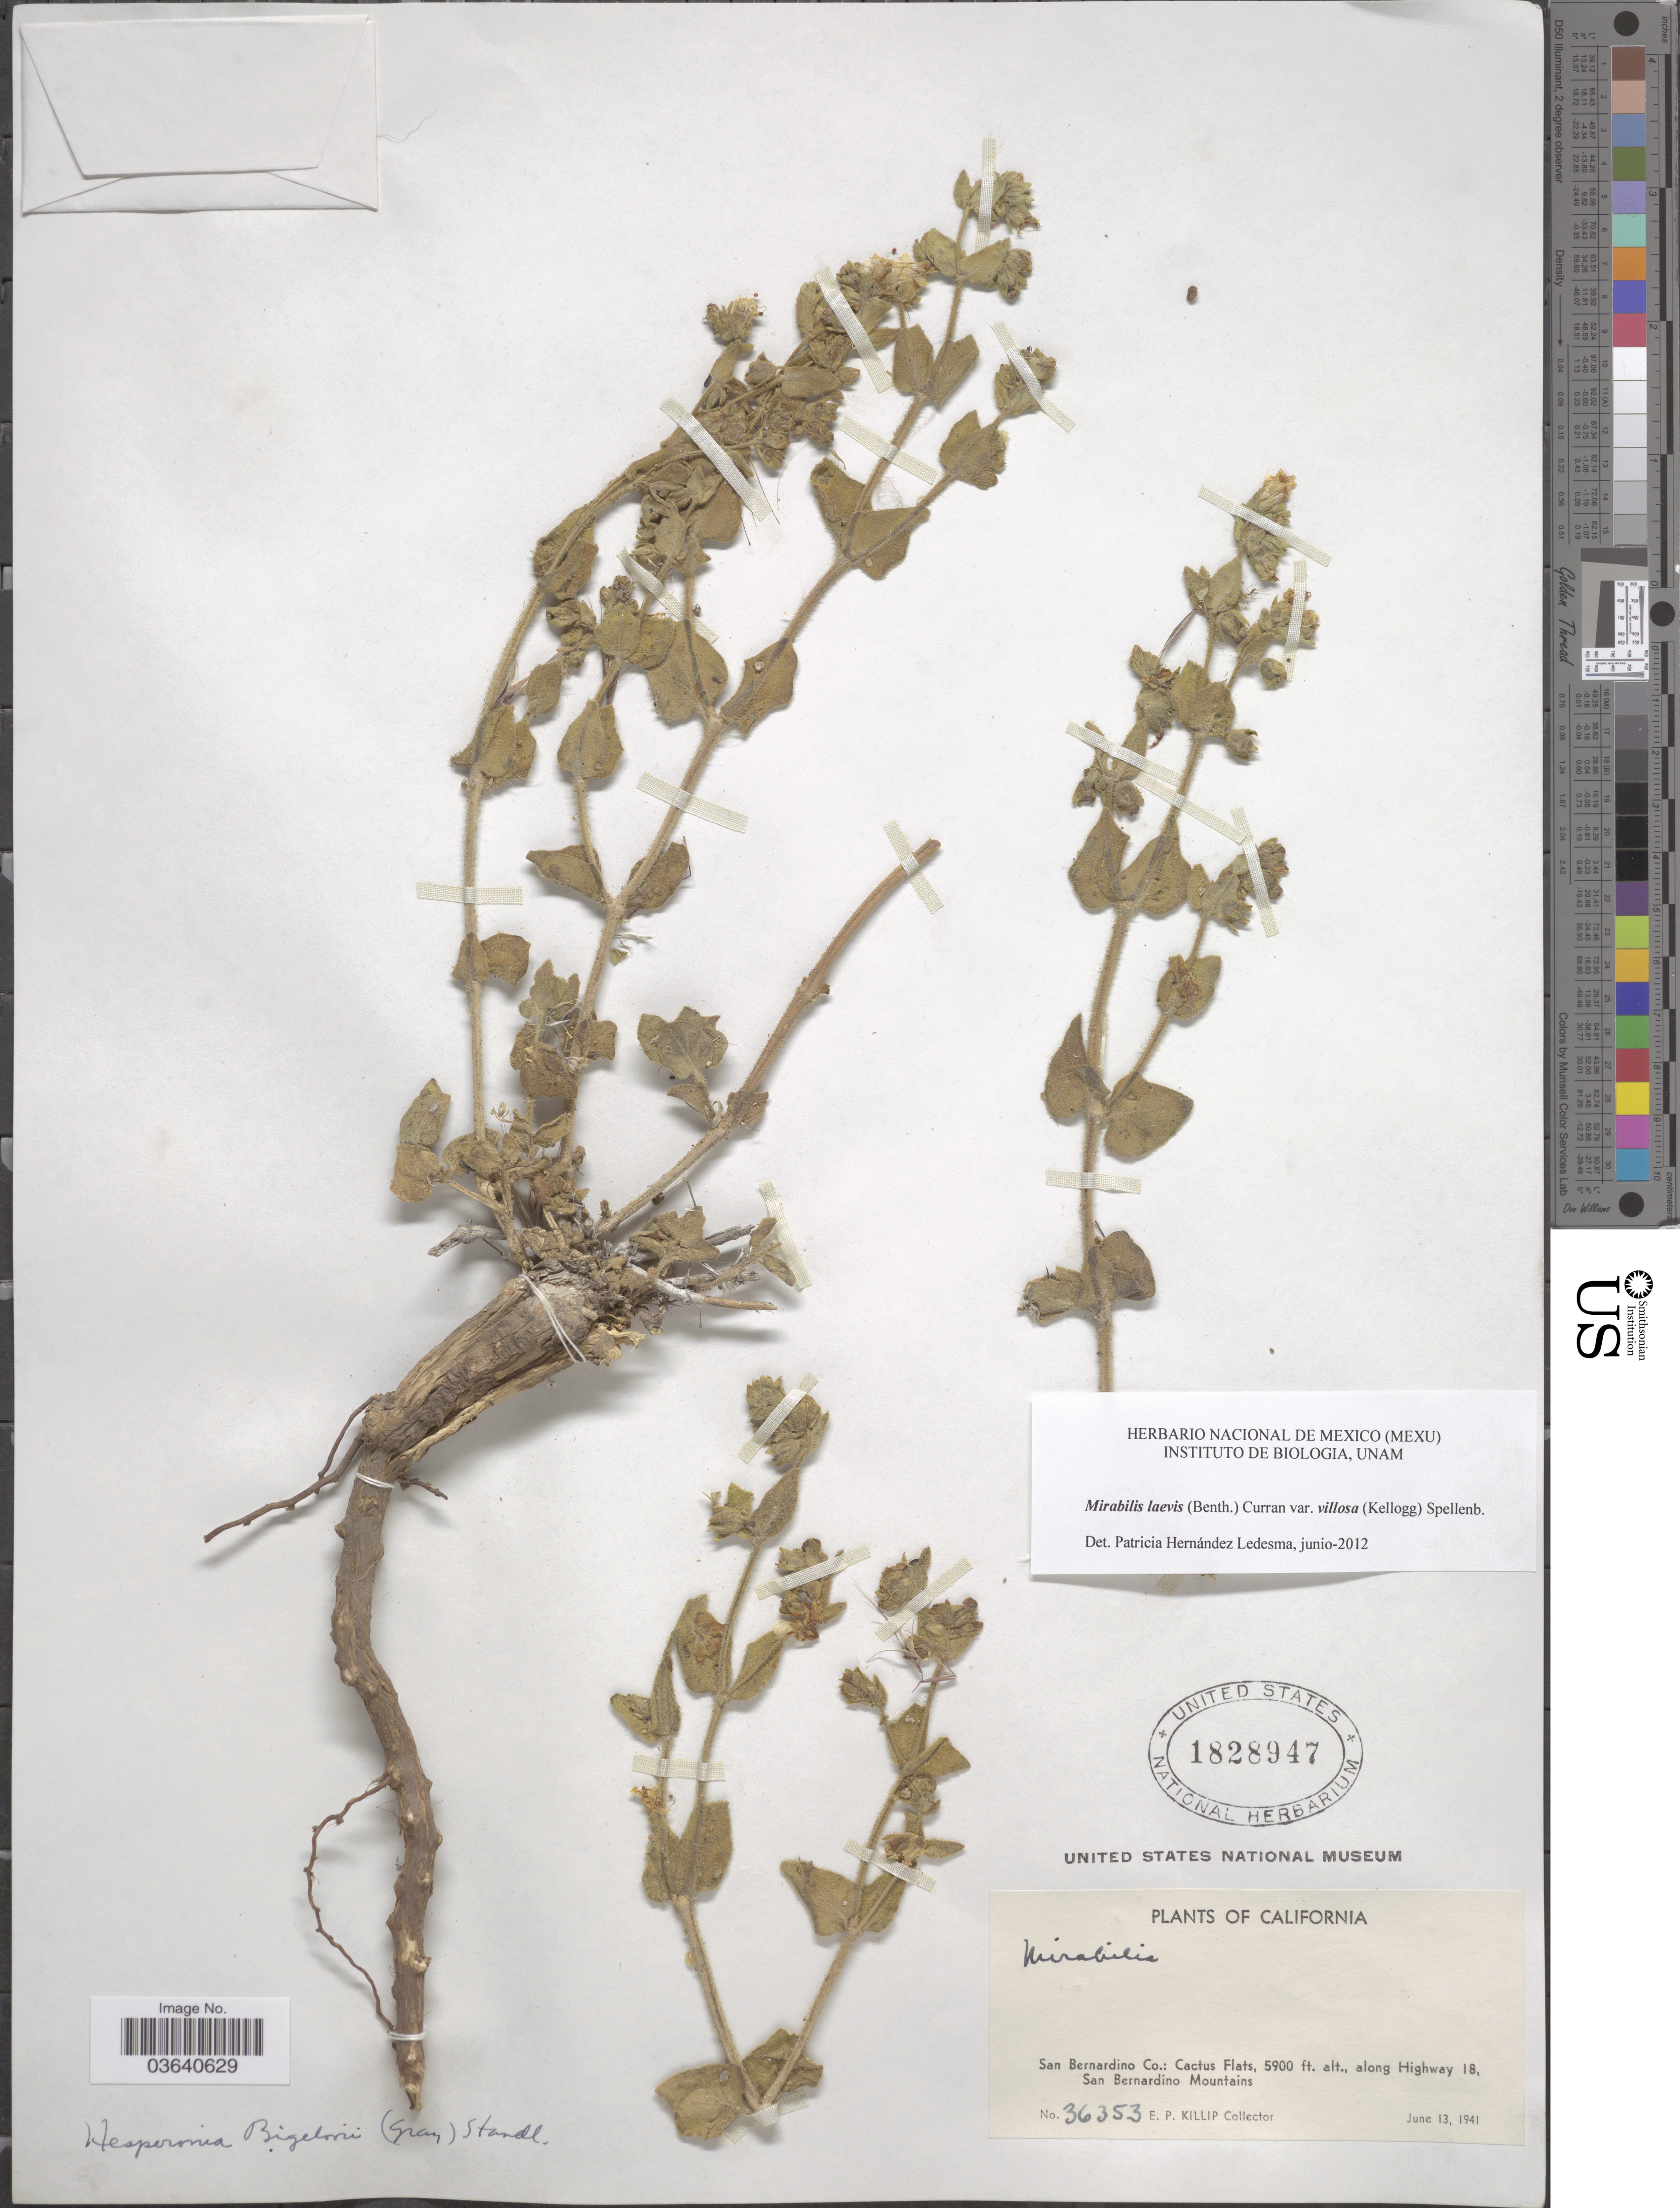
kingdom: Plantae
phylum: Tracheophyta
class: Magnoliopsida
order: Caryophyllales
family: Nyctaginaceae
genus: Mirabilis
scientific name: Mirabilis laevis var. villosa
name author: (Kellogg) Spellenb.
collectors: E. P. Killip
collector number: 36353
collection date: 1941-06-13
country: United States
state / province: California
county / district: San Bernardino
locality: San Bernardino Co.: Cactus Flats, along Highway 18, San Bernardino Mountains.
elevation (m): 1798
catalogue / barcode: US 1828947